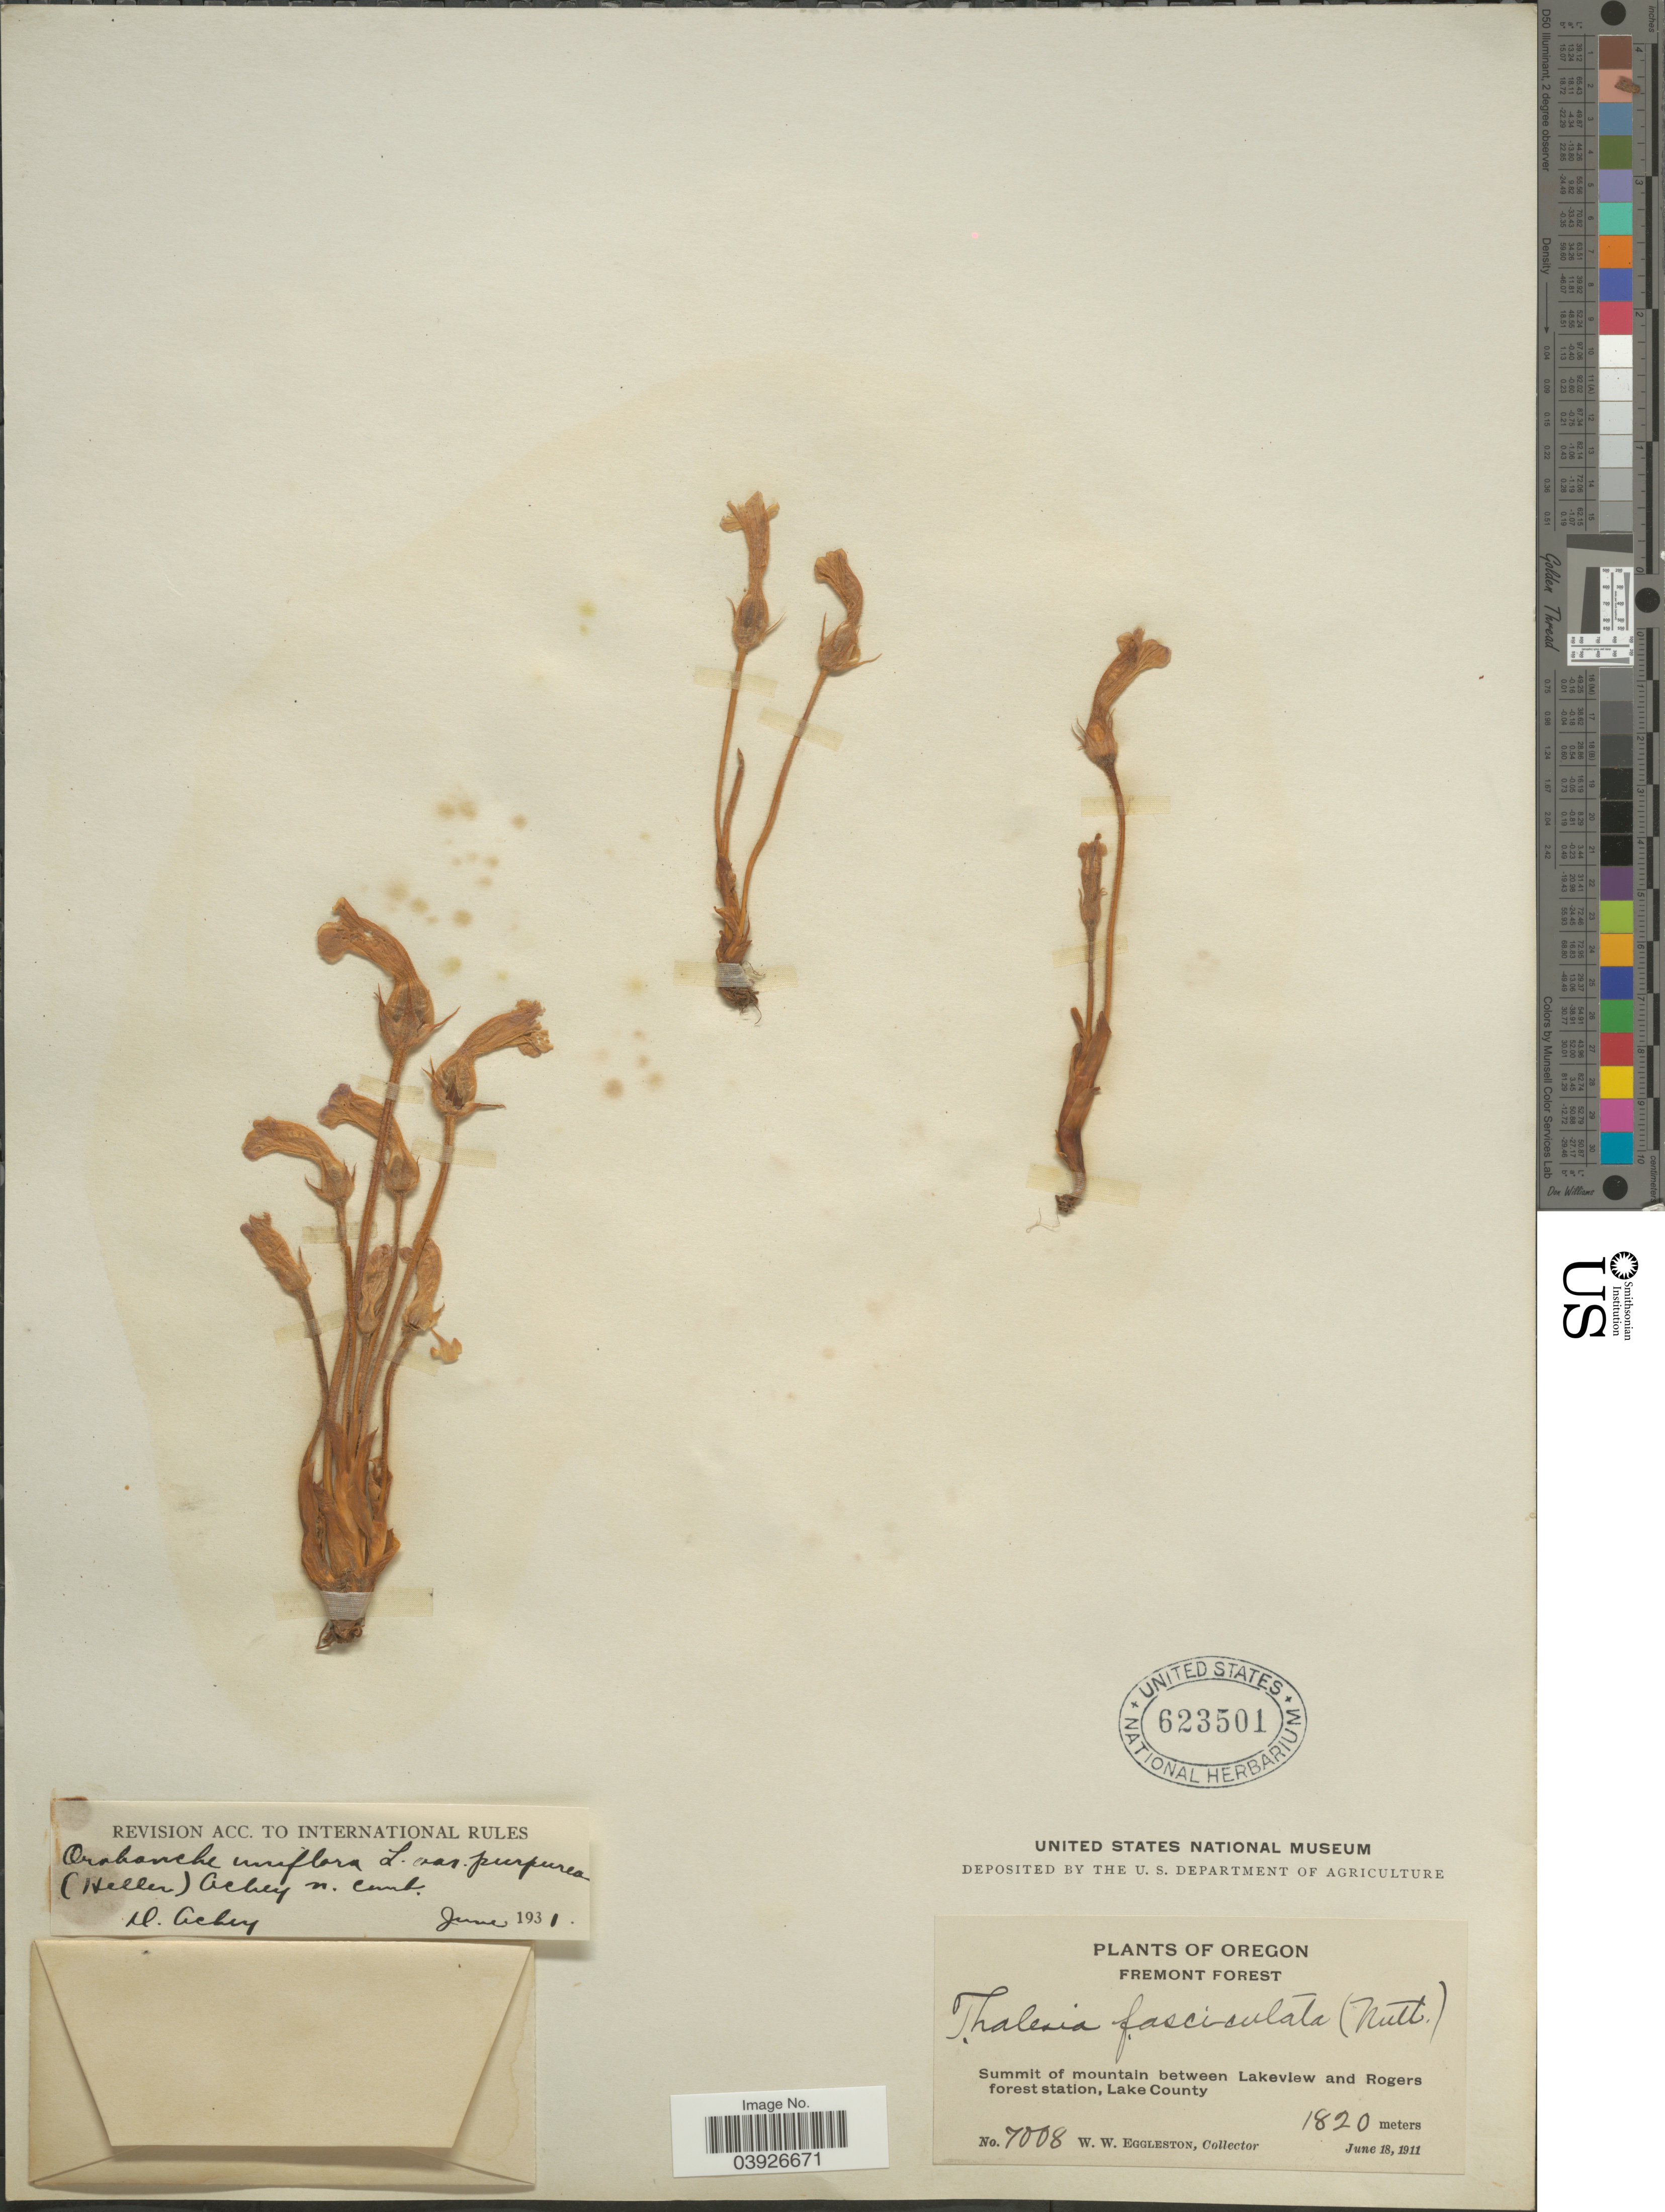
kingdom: Plantae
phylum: Tracheophyta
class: Magnoliopsida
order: Lamiales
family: Orobanchaceae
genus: Aphyllon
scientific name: Aphyllon purpureum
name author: (A. Heller) Holub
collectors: W. W. Eggleston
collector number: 7008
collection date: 1911-06-18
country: United States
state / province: Oregon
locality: Fremont Forest. Summit of mountain between Lakeview and Rogers forest station, Lake County.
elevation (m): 1820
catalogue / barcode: US 623501